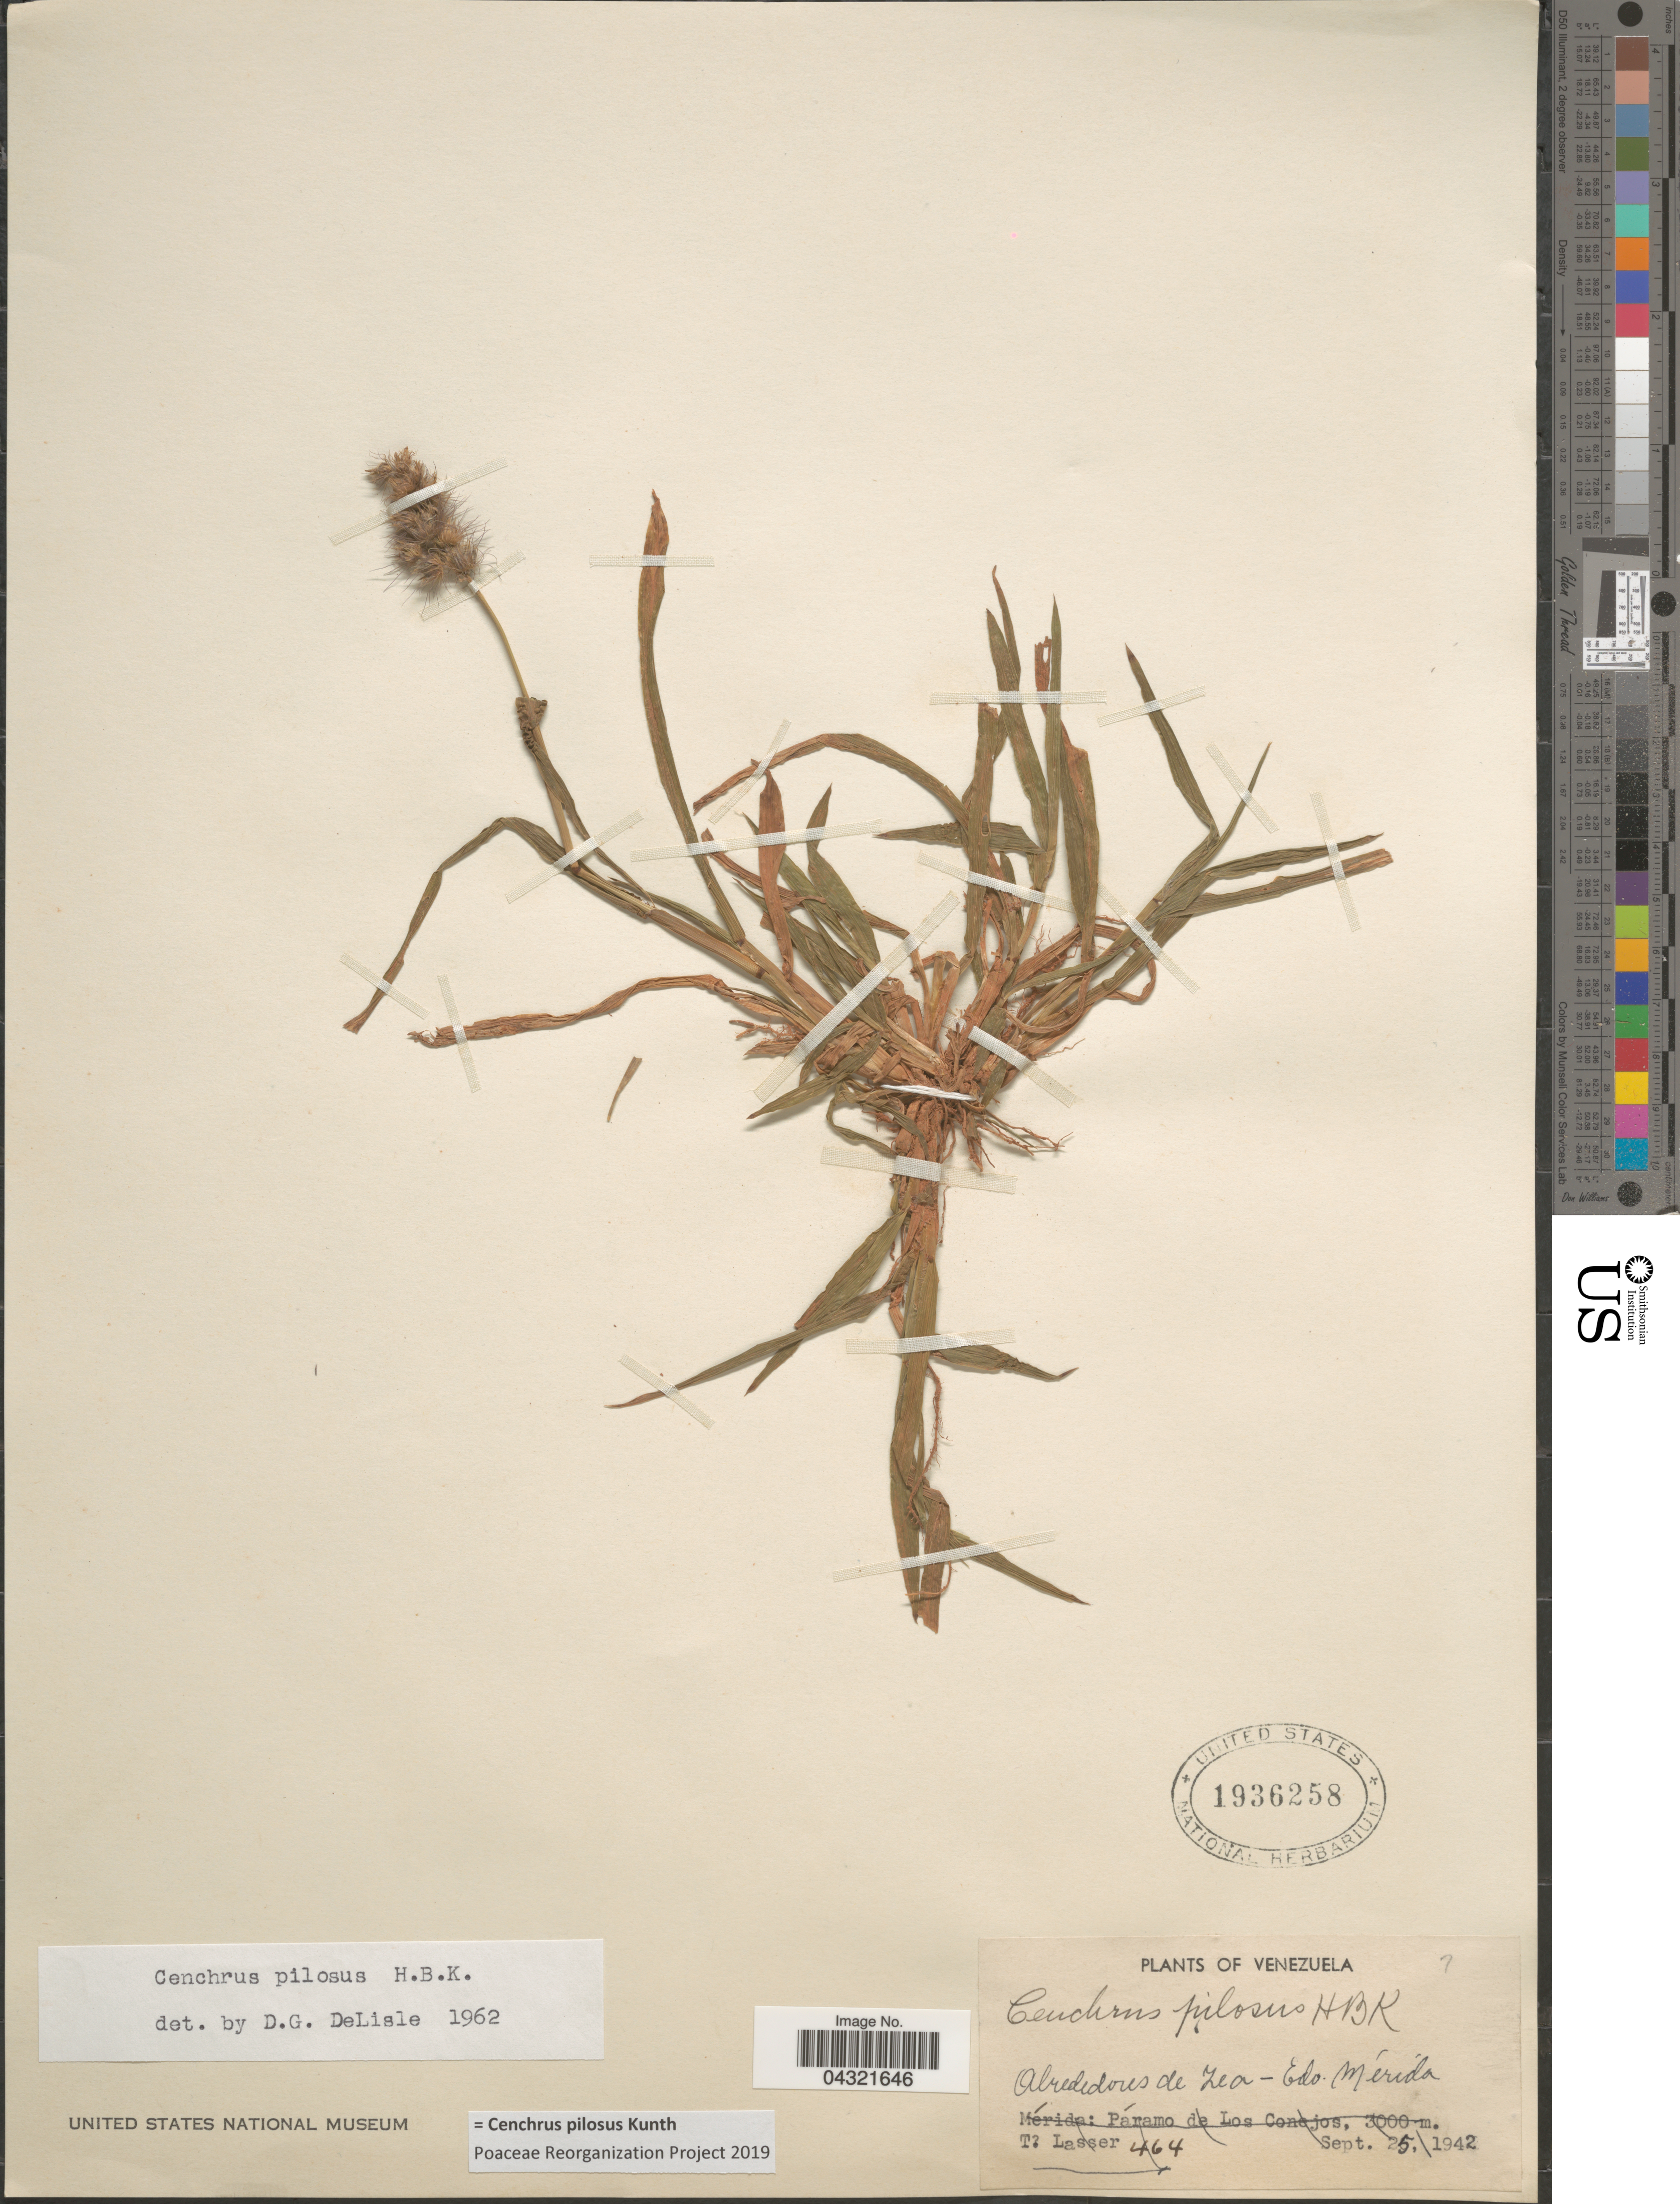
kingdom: Plantae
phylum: Tracheophyta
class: Liliopsida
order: Poales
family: Poaceae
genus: Cenchrus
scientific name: Cenchrus pilosus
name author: Kunth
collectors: T. Lasser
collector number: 464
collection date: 1942-09-25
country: Venezuela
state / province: Merida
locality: Alrededores de Zea.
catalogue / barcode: US 1936258